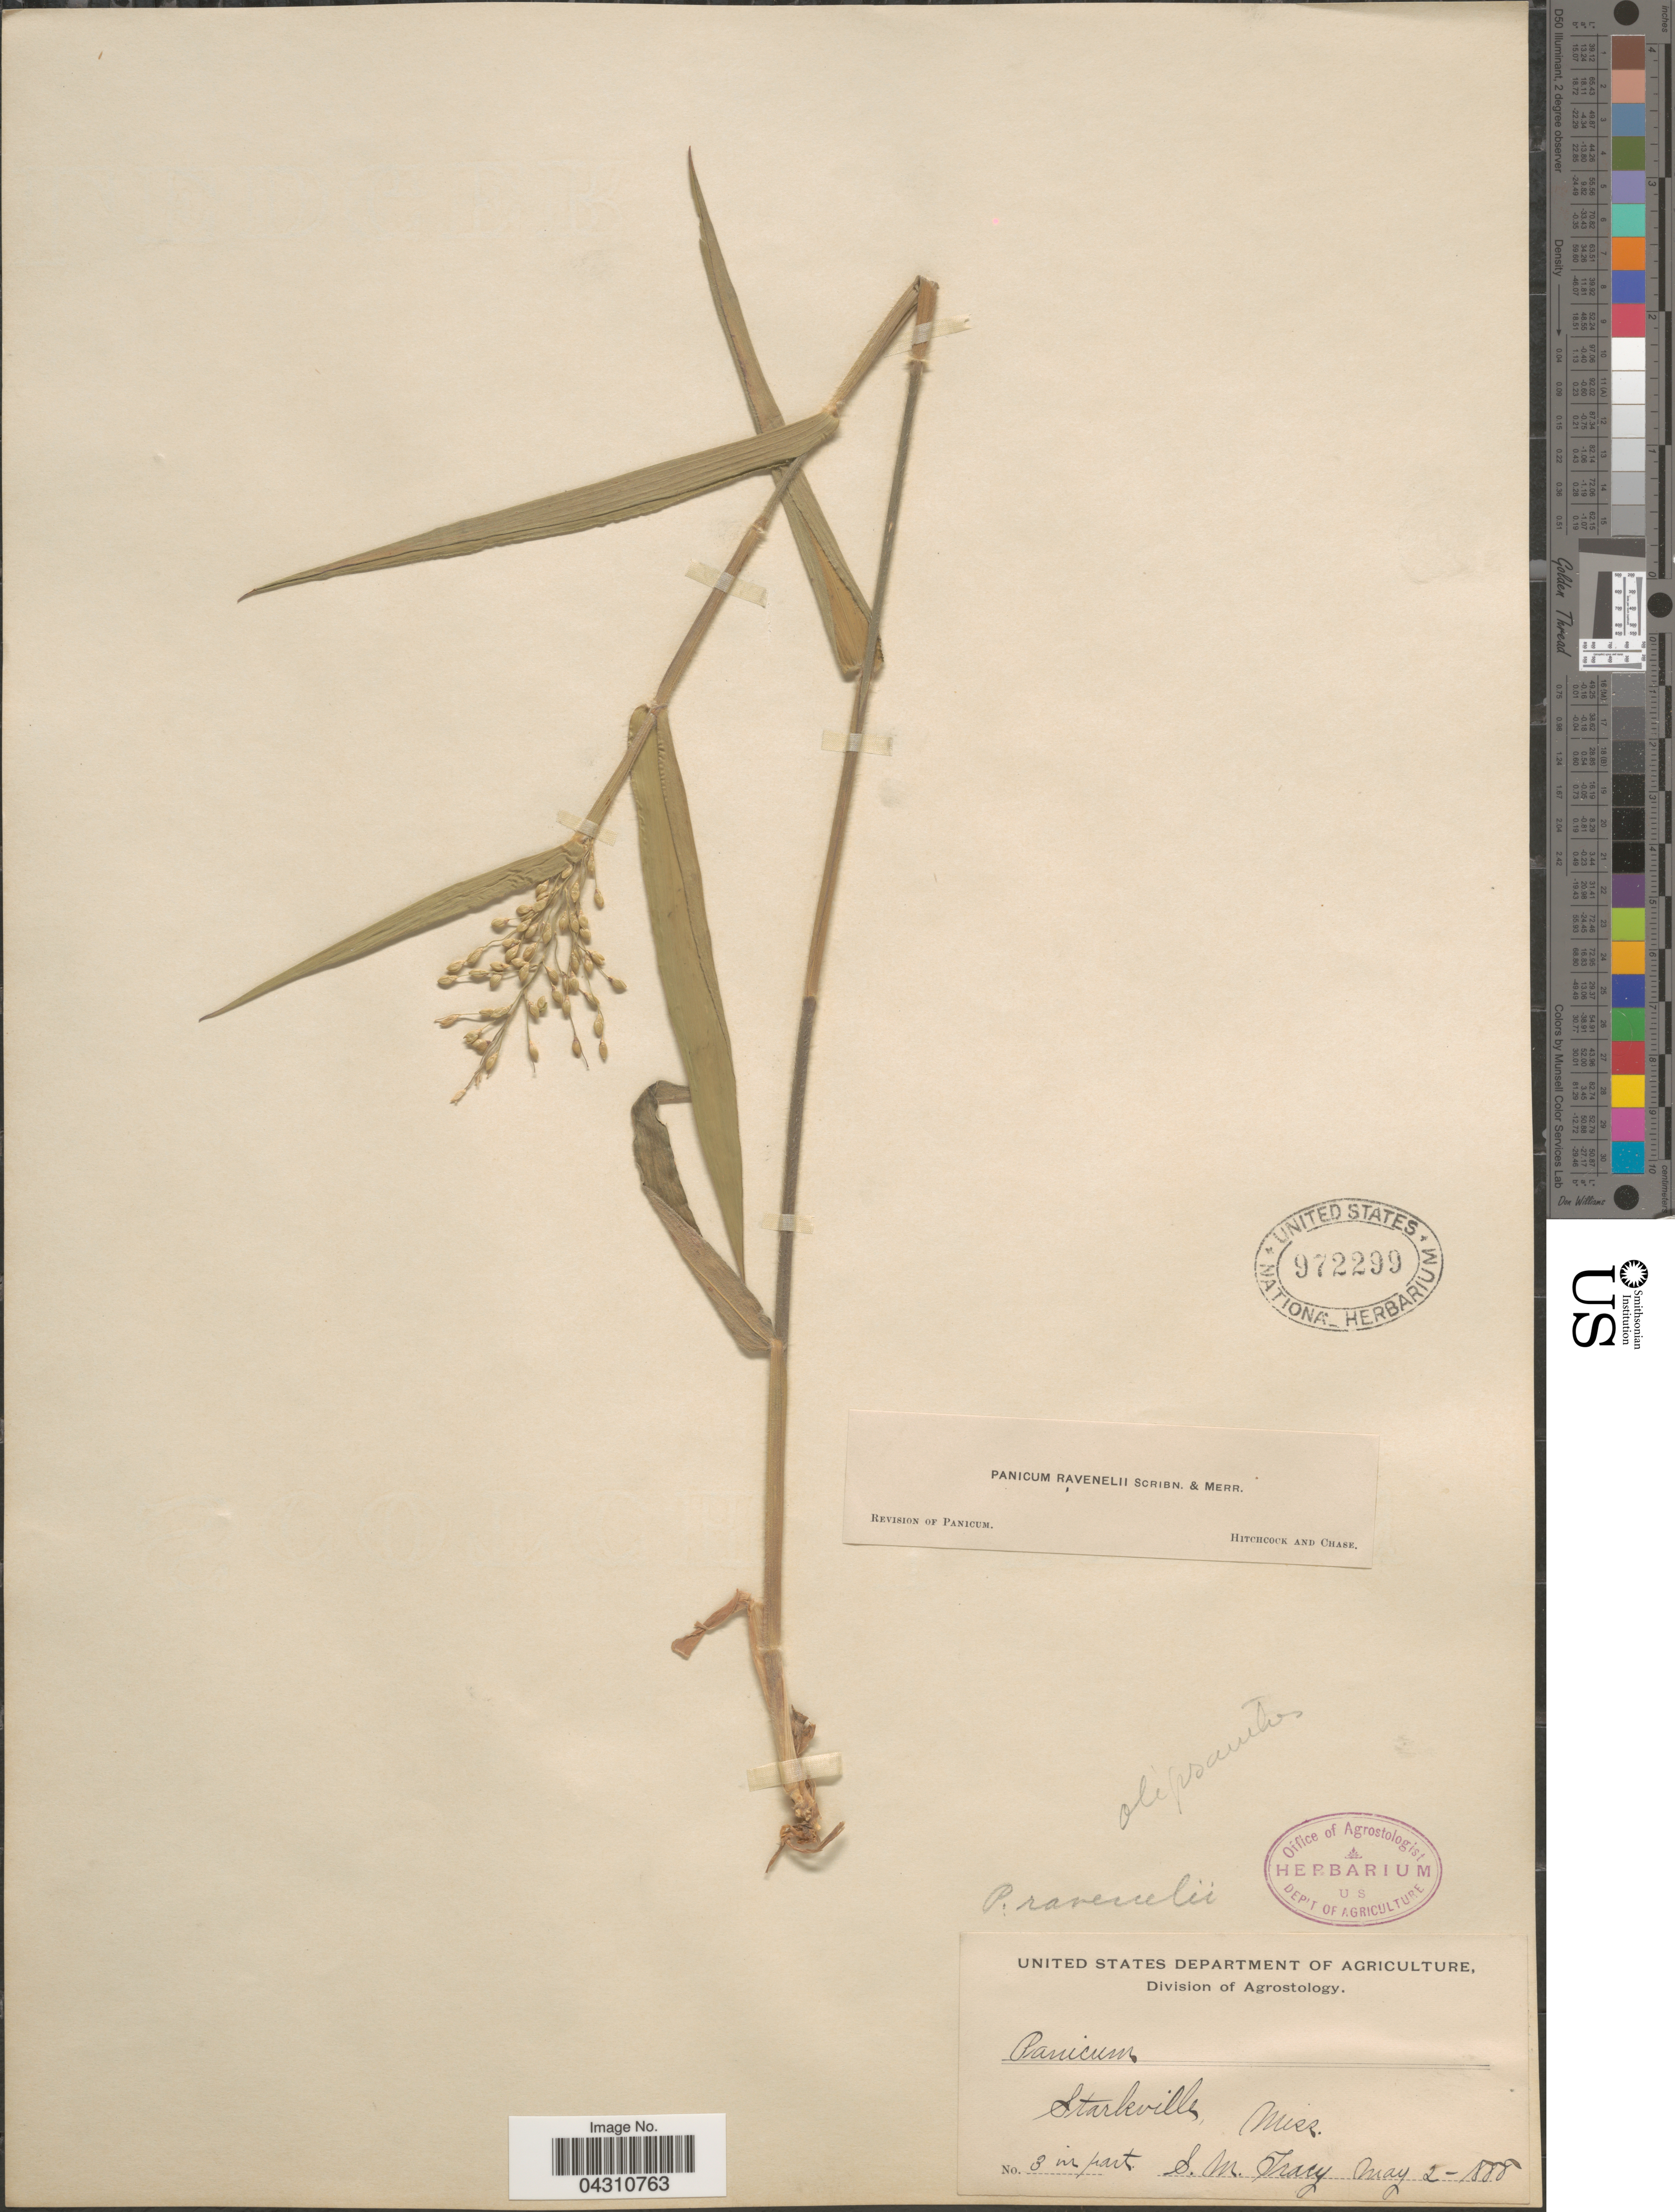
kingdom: Plantae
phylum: Tracheophyta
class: Liliopsida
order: Poales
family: Poaceae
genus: Dichanthelium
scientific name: Dichanthelium ravenelii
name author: (Scribn. & Merr.) Gould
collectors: S. M. Tracy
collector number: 3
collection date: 1888-05-02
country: United States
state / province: Mississippi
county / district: Oktibbeha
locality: Starkville.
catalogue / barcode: US 972299